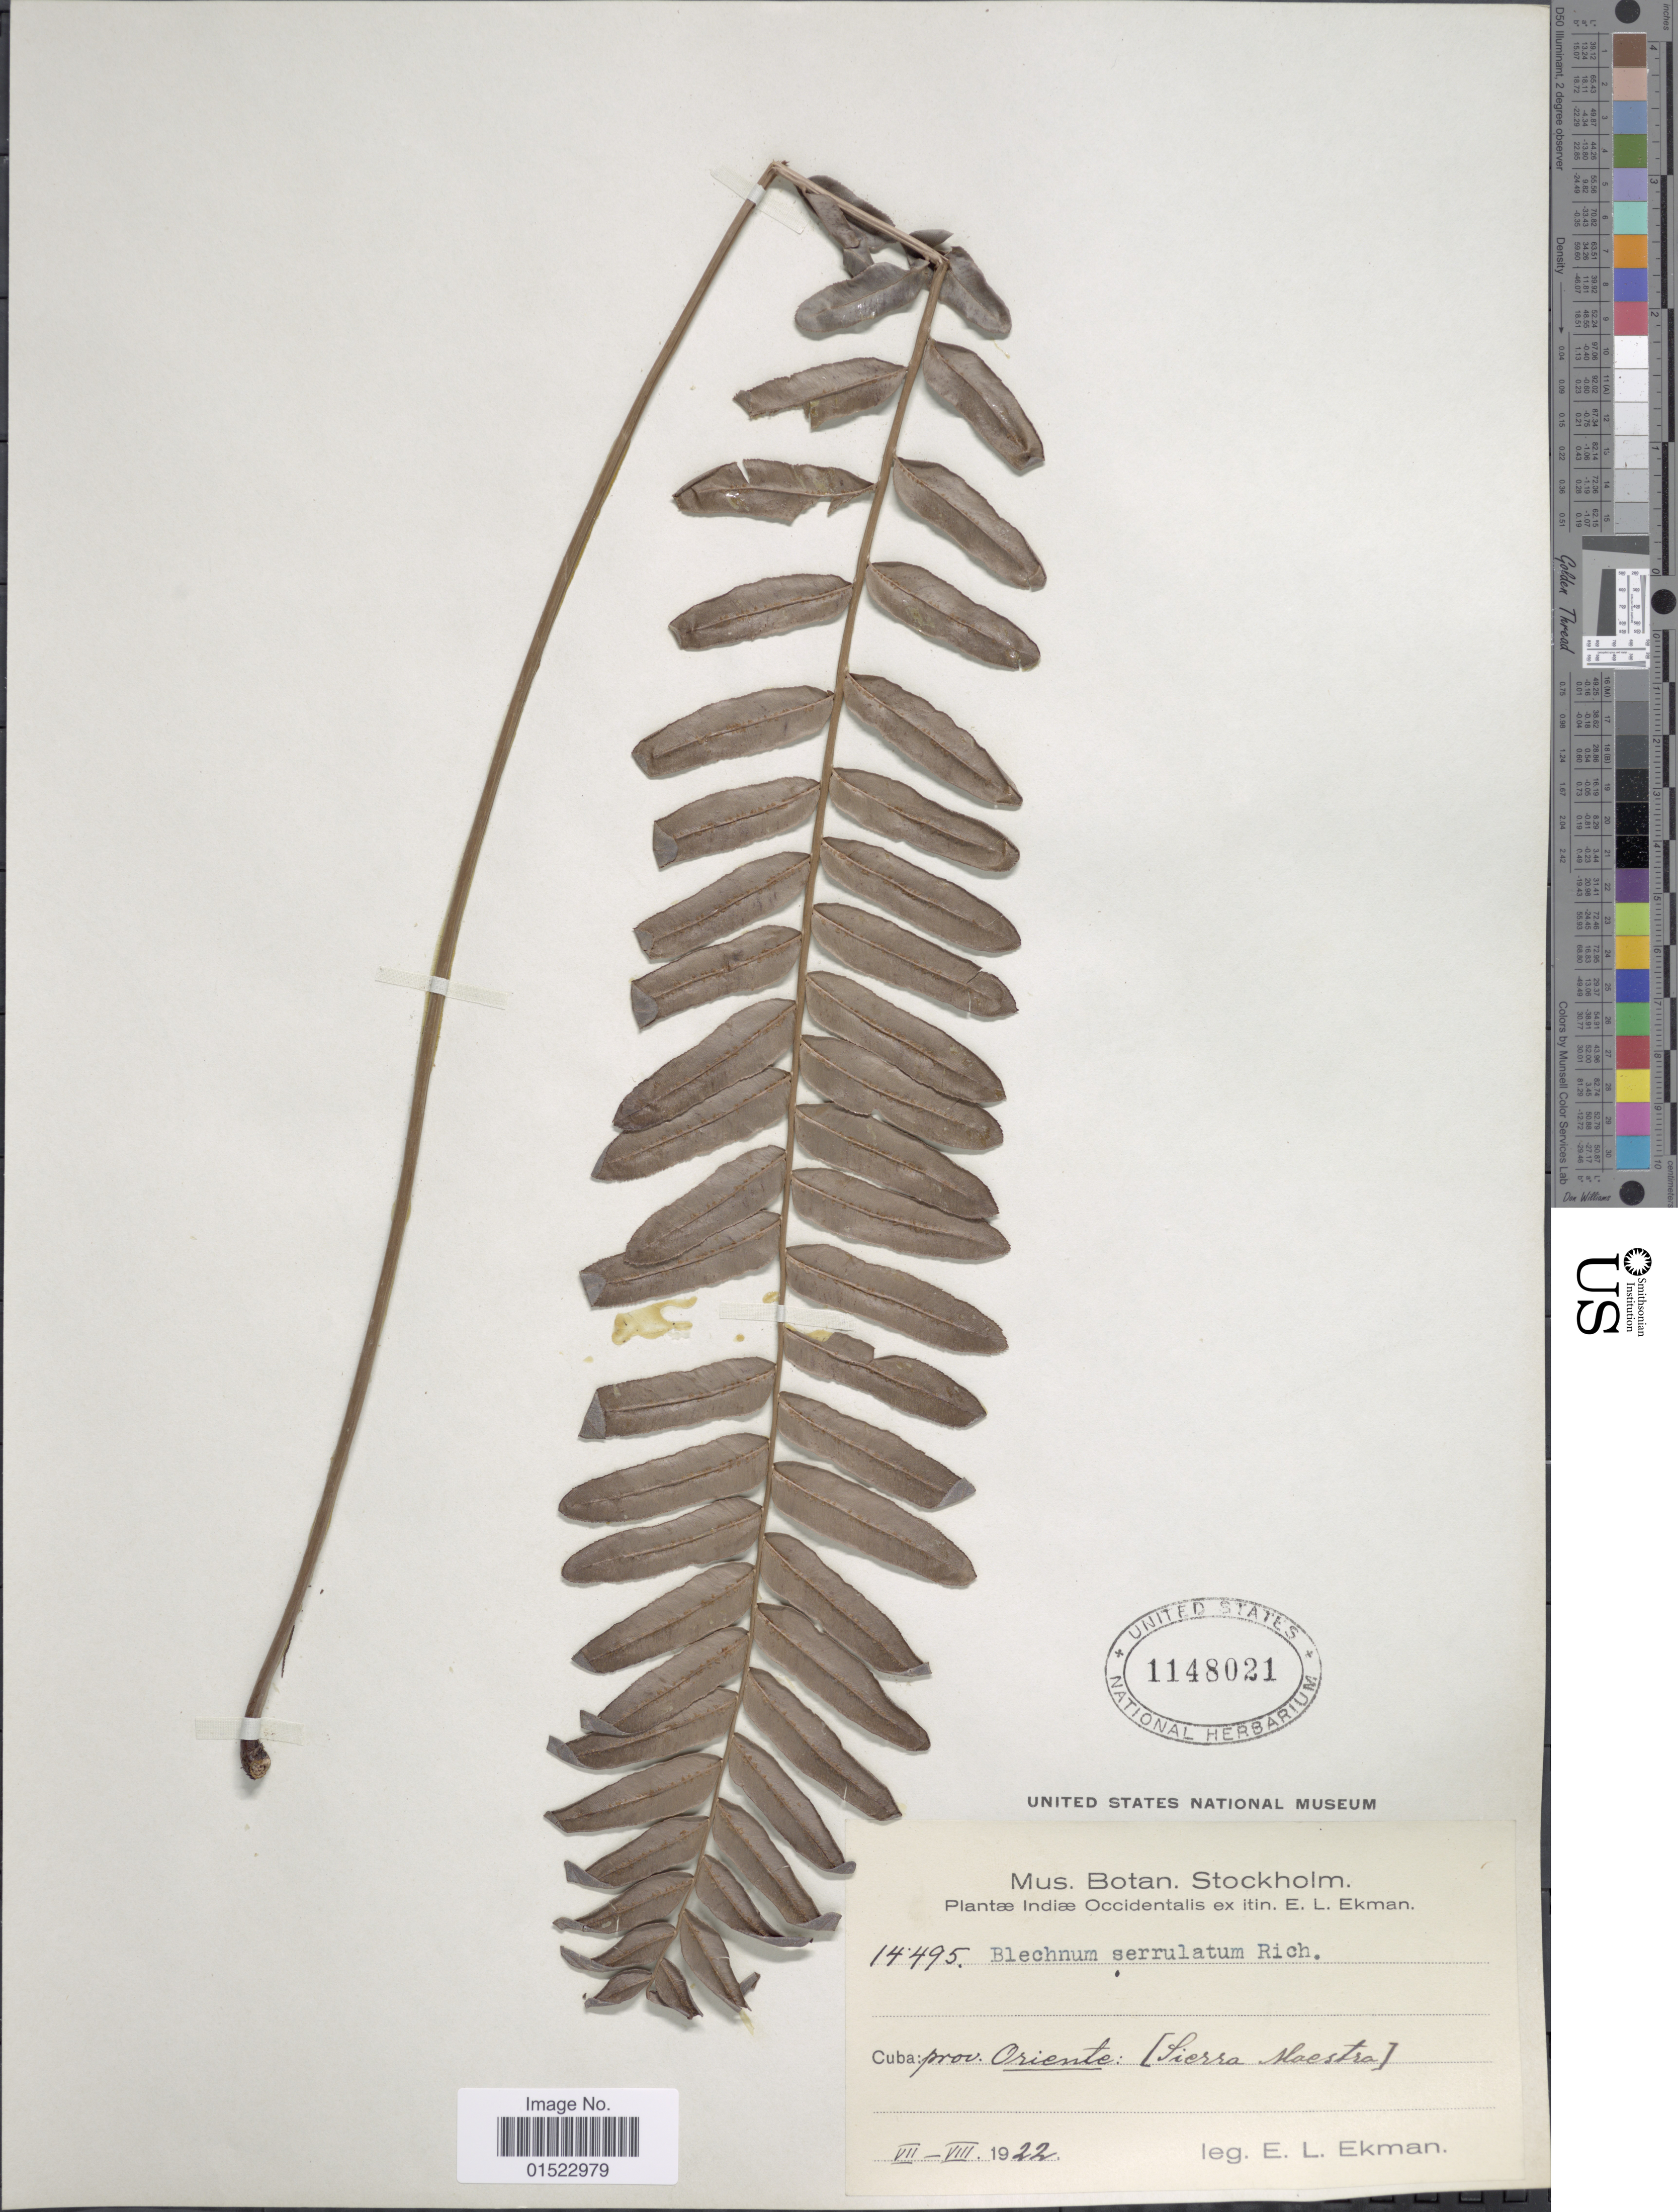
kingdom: Plantae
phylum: Tracheophyta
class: Polypodiopsida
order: Polypodiales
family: Blechnaceae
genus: Telmatoblechnum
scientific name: Telmatoblechnum serrulatum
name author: (Rich.) Perrie et al.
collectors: E. L. Ekman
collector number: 14495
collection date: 1922-07/1922-08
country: Cuba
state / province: Oriente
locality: Sierra Maestra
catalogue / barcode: US 1148021